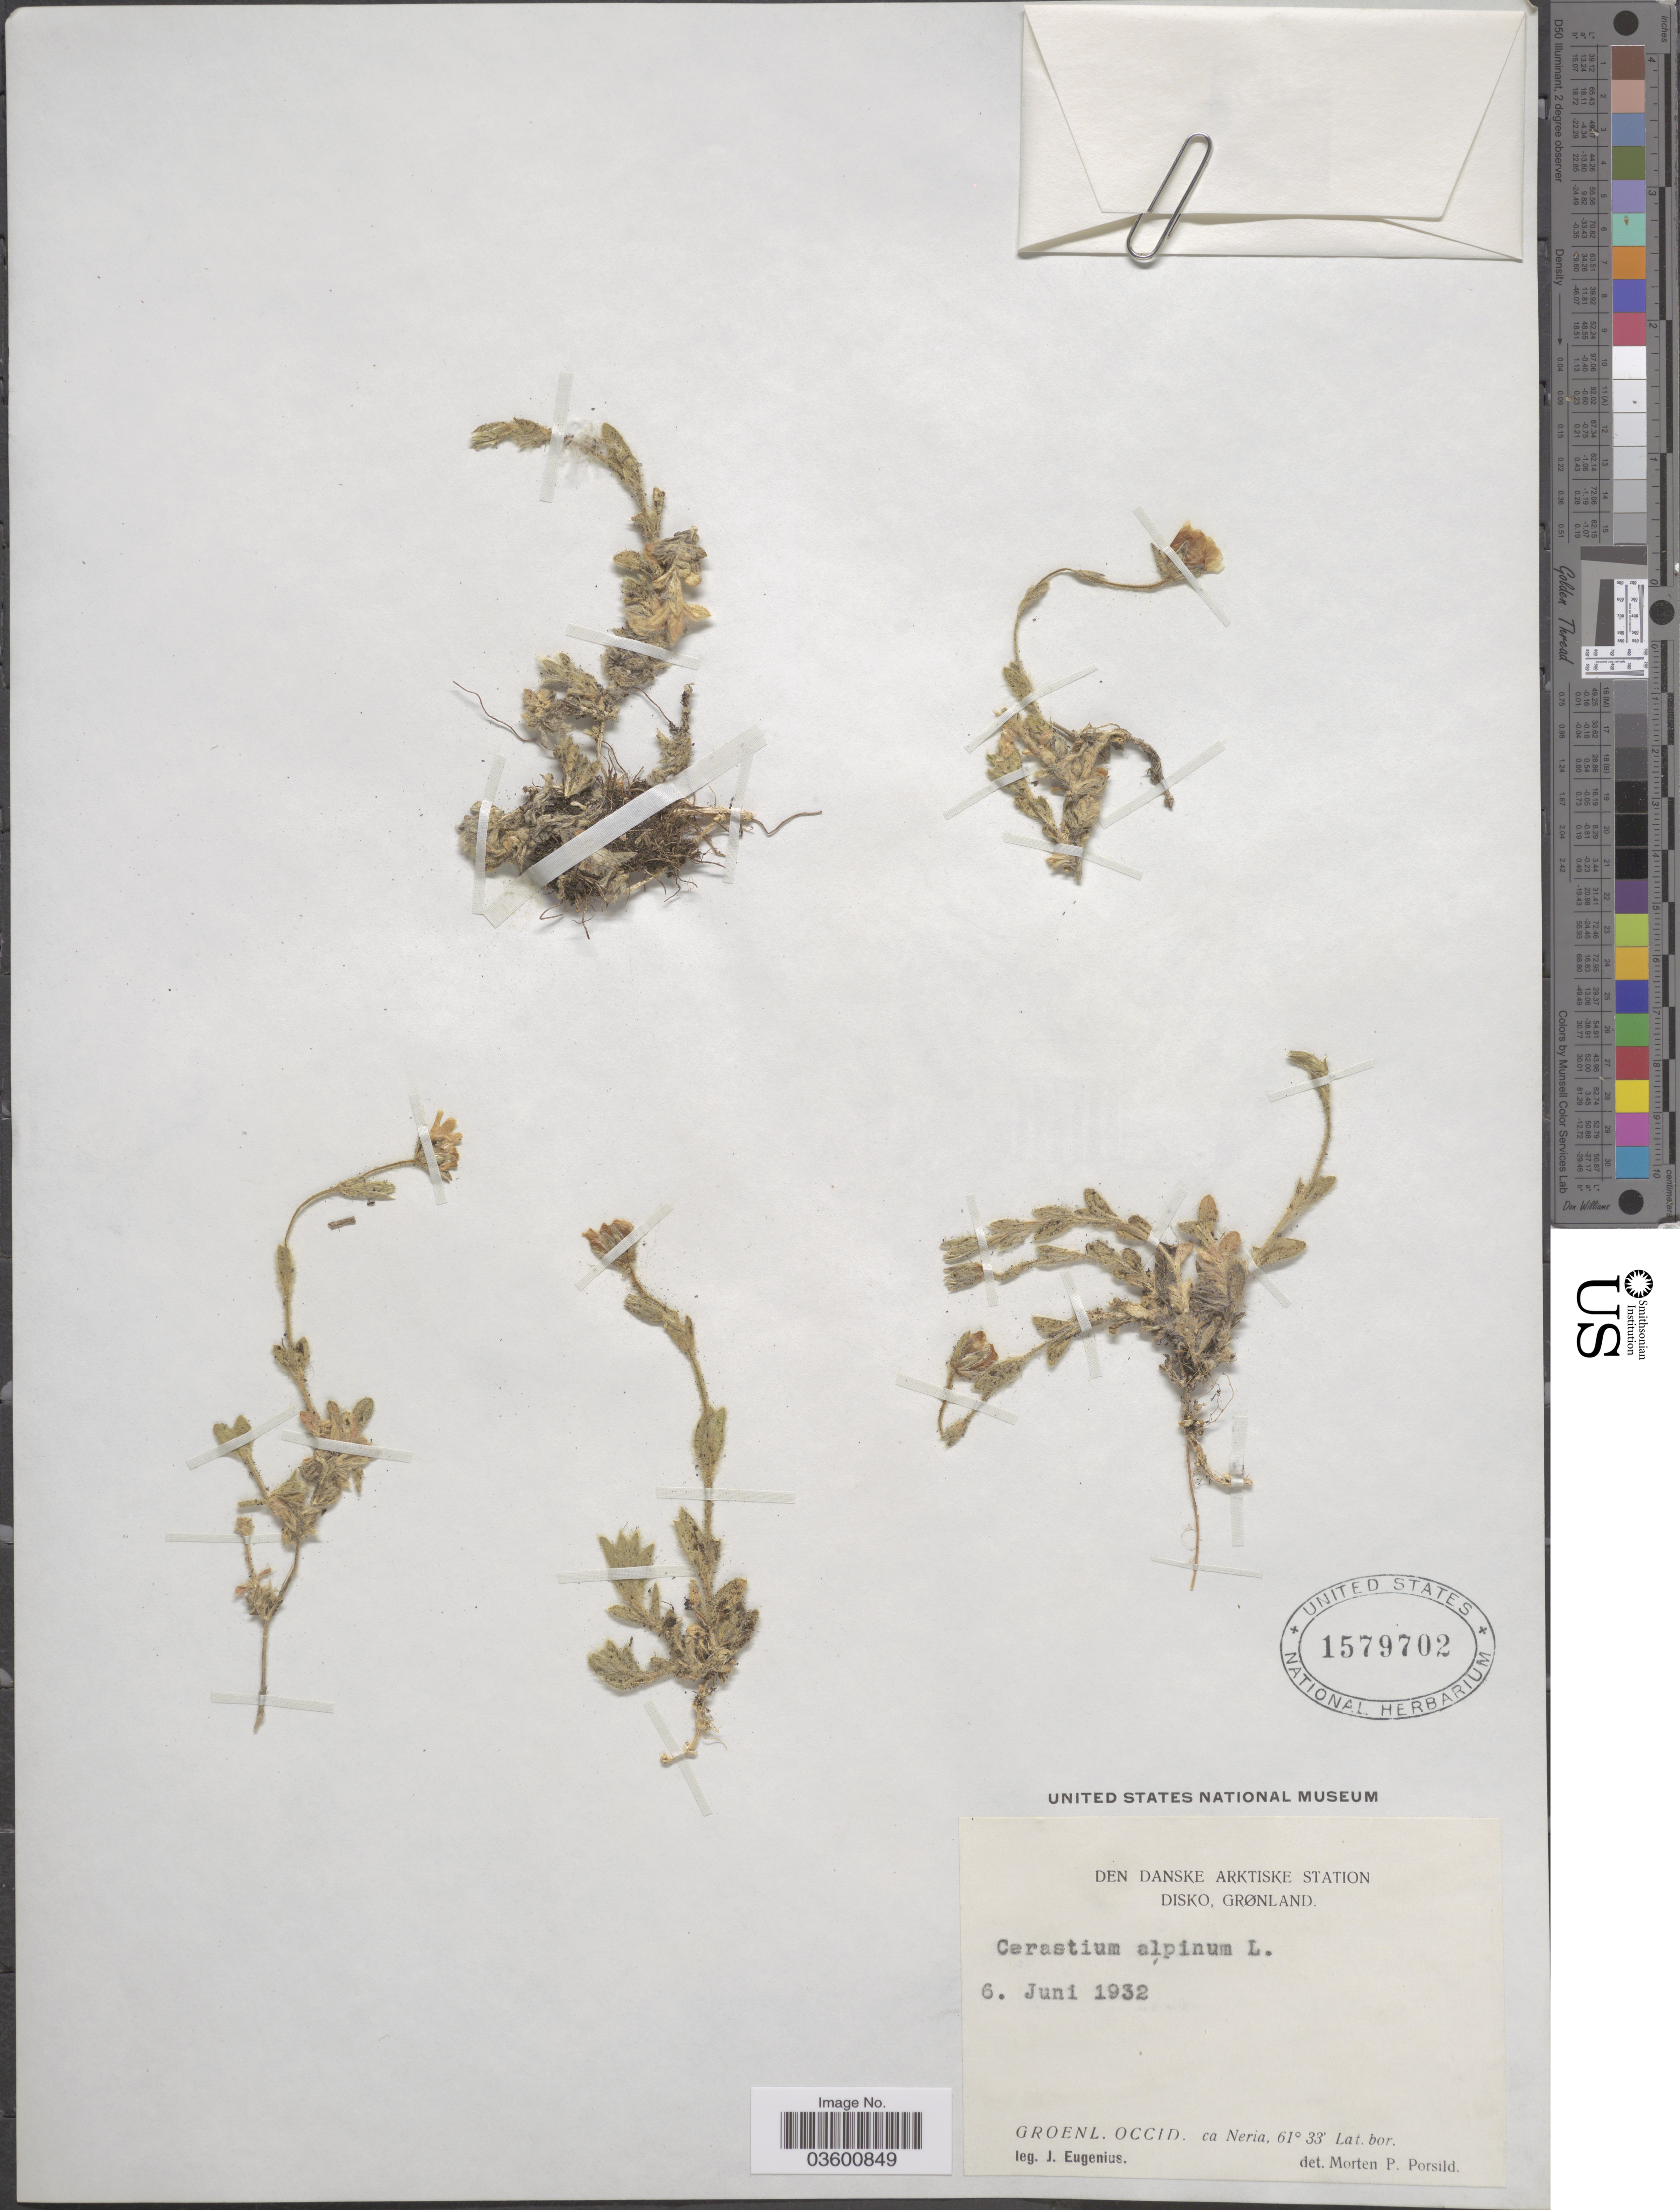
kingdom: Plantae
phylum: Tracheophyta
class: Magnoliopsida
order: Caryophyllales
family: Caryophyllaceae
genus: Cerastium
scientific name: Cerastium alpinum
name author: L.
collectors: J. Eugenius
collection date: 1932-06-06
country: Greenland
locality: Den Danske Arktiske Station. Disko, Grønland. Groenl. Occid. ca Neria.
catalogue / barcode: US 1579702